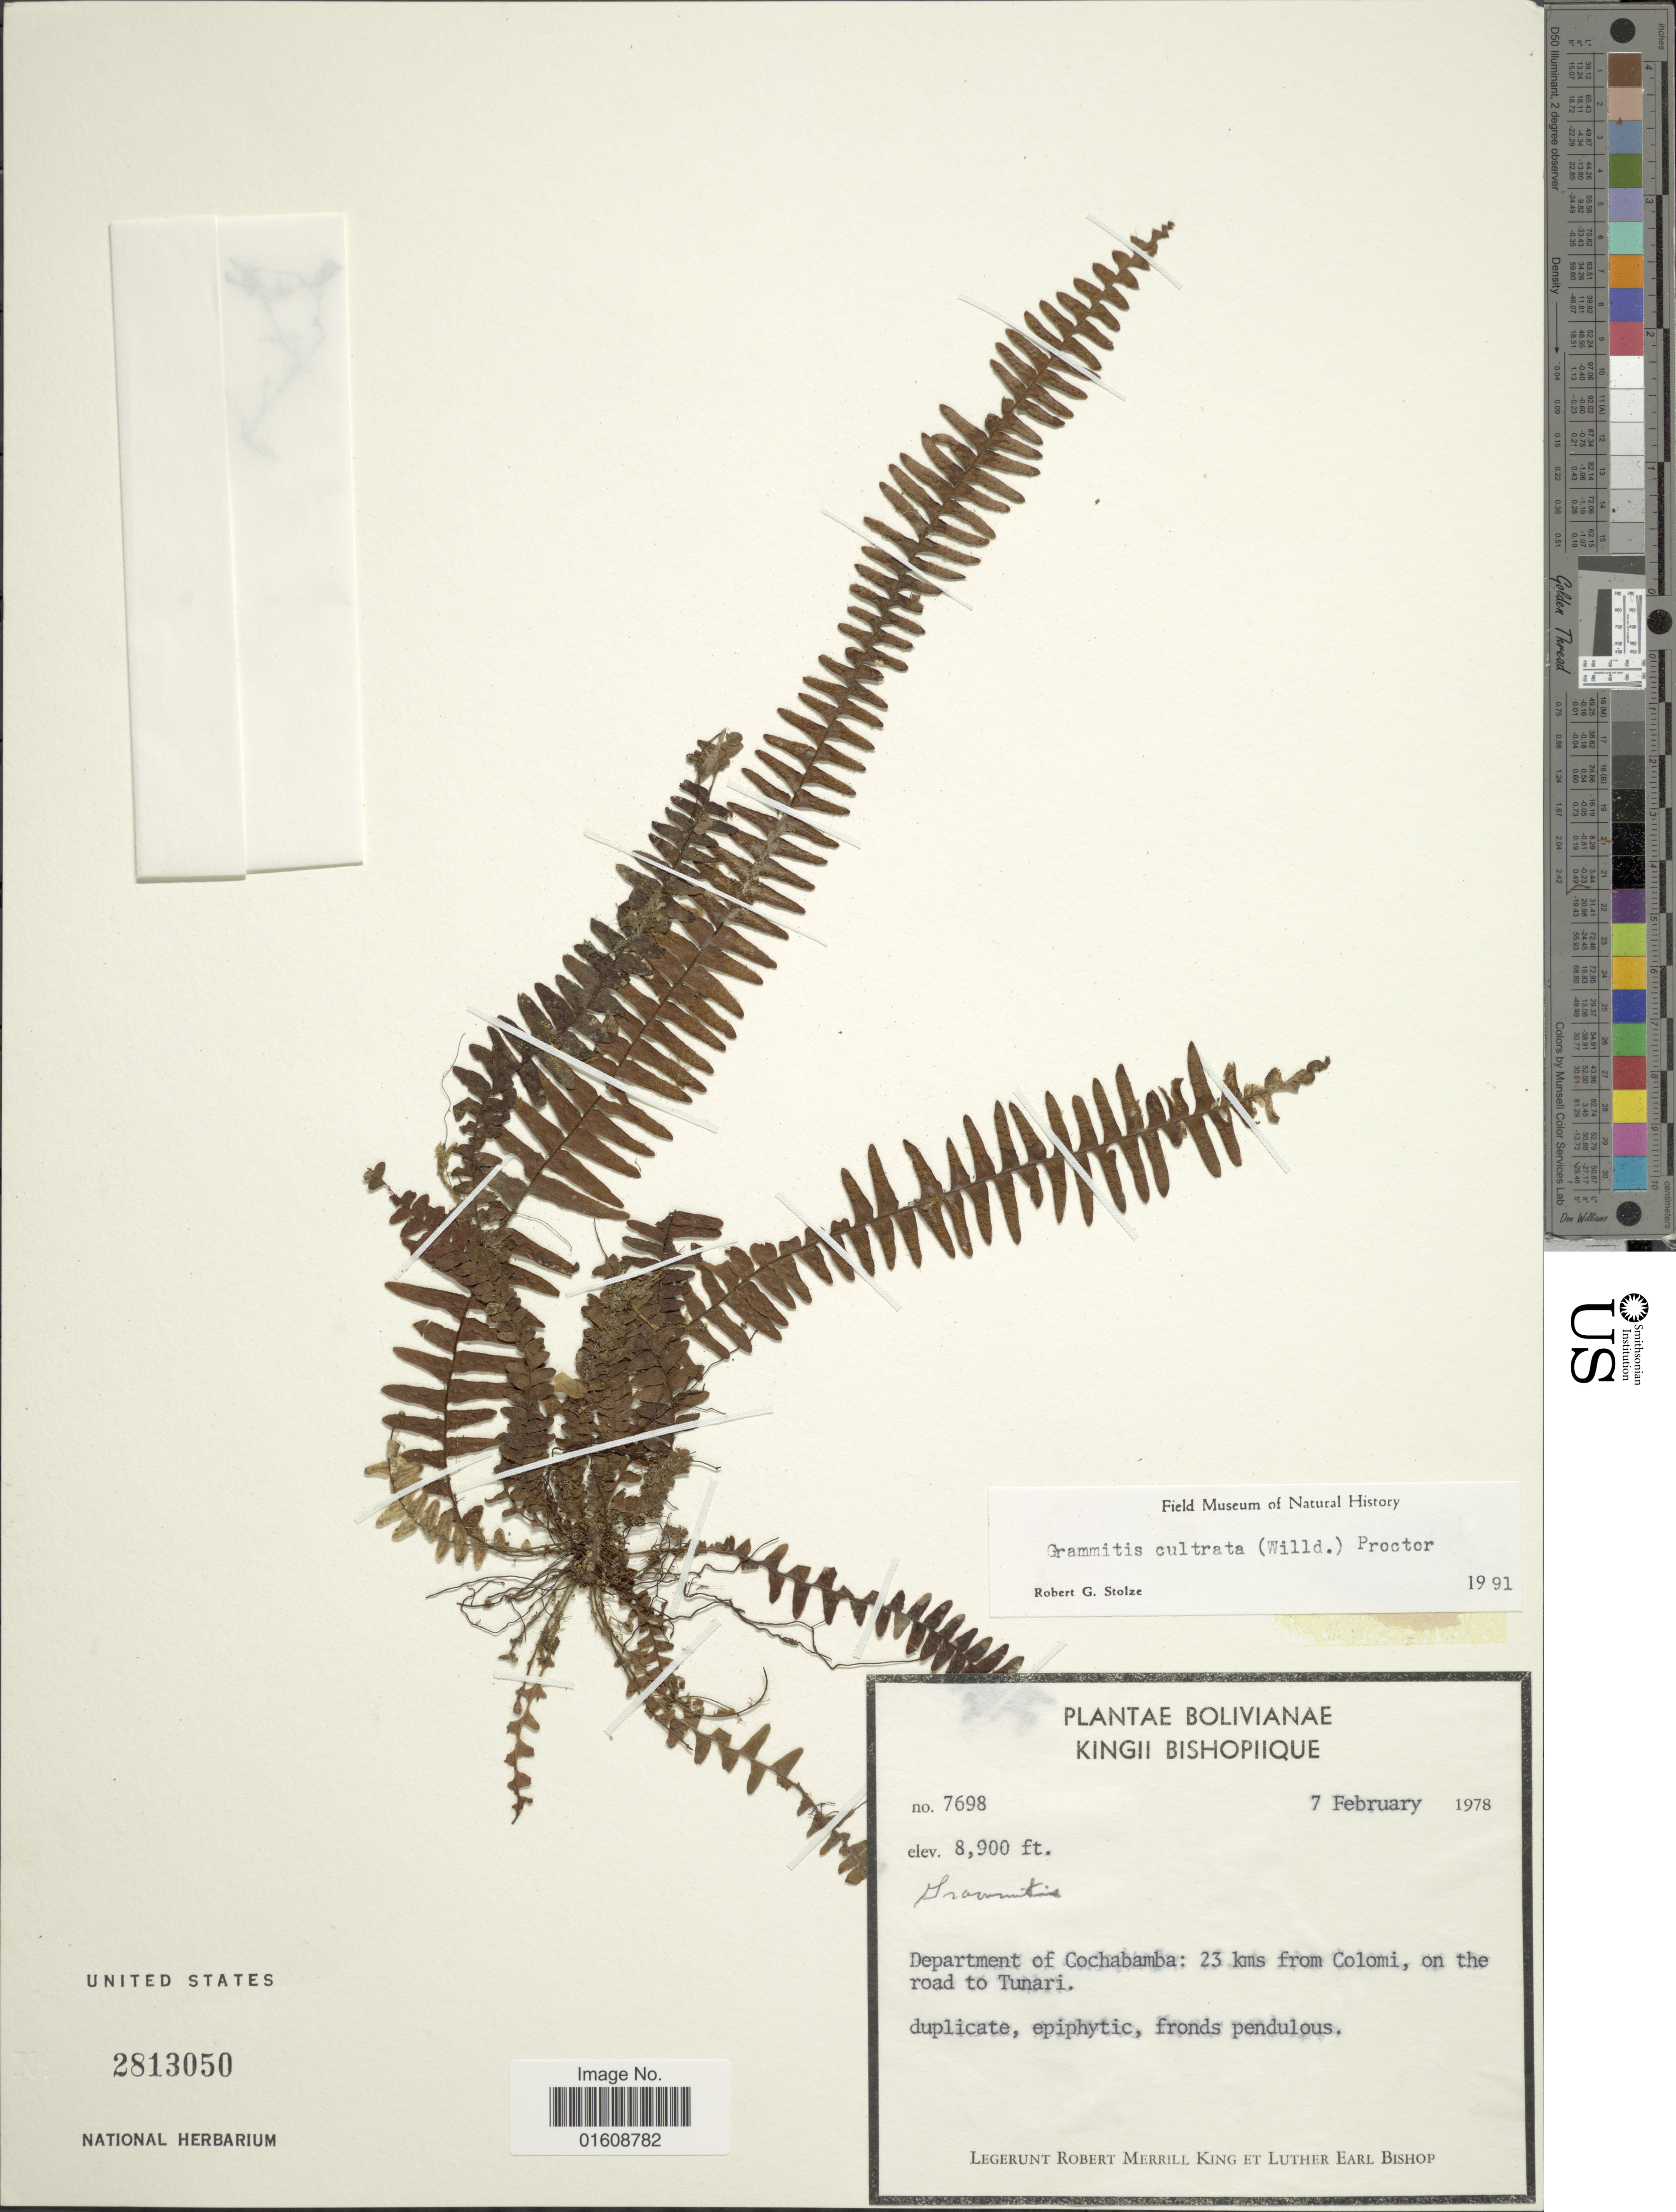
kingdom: Plantae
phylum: Tracheophyta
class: Polypodiopsida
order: Polypodiales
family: Polypodiaceae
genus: Alansmia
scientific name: Alansmia cultrata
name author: (Bory ex Willd.) Moguel & M. Kessler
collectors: L. R. M. King & L. E. Bishop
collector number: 7698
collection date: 1978-02-07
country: Bolivia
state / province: Cochabamba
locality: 23 kms from Colomi, on the road to Tunari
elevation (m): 2713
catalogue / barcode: US 2813050